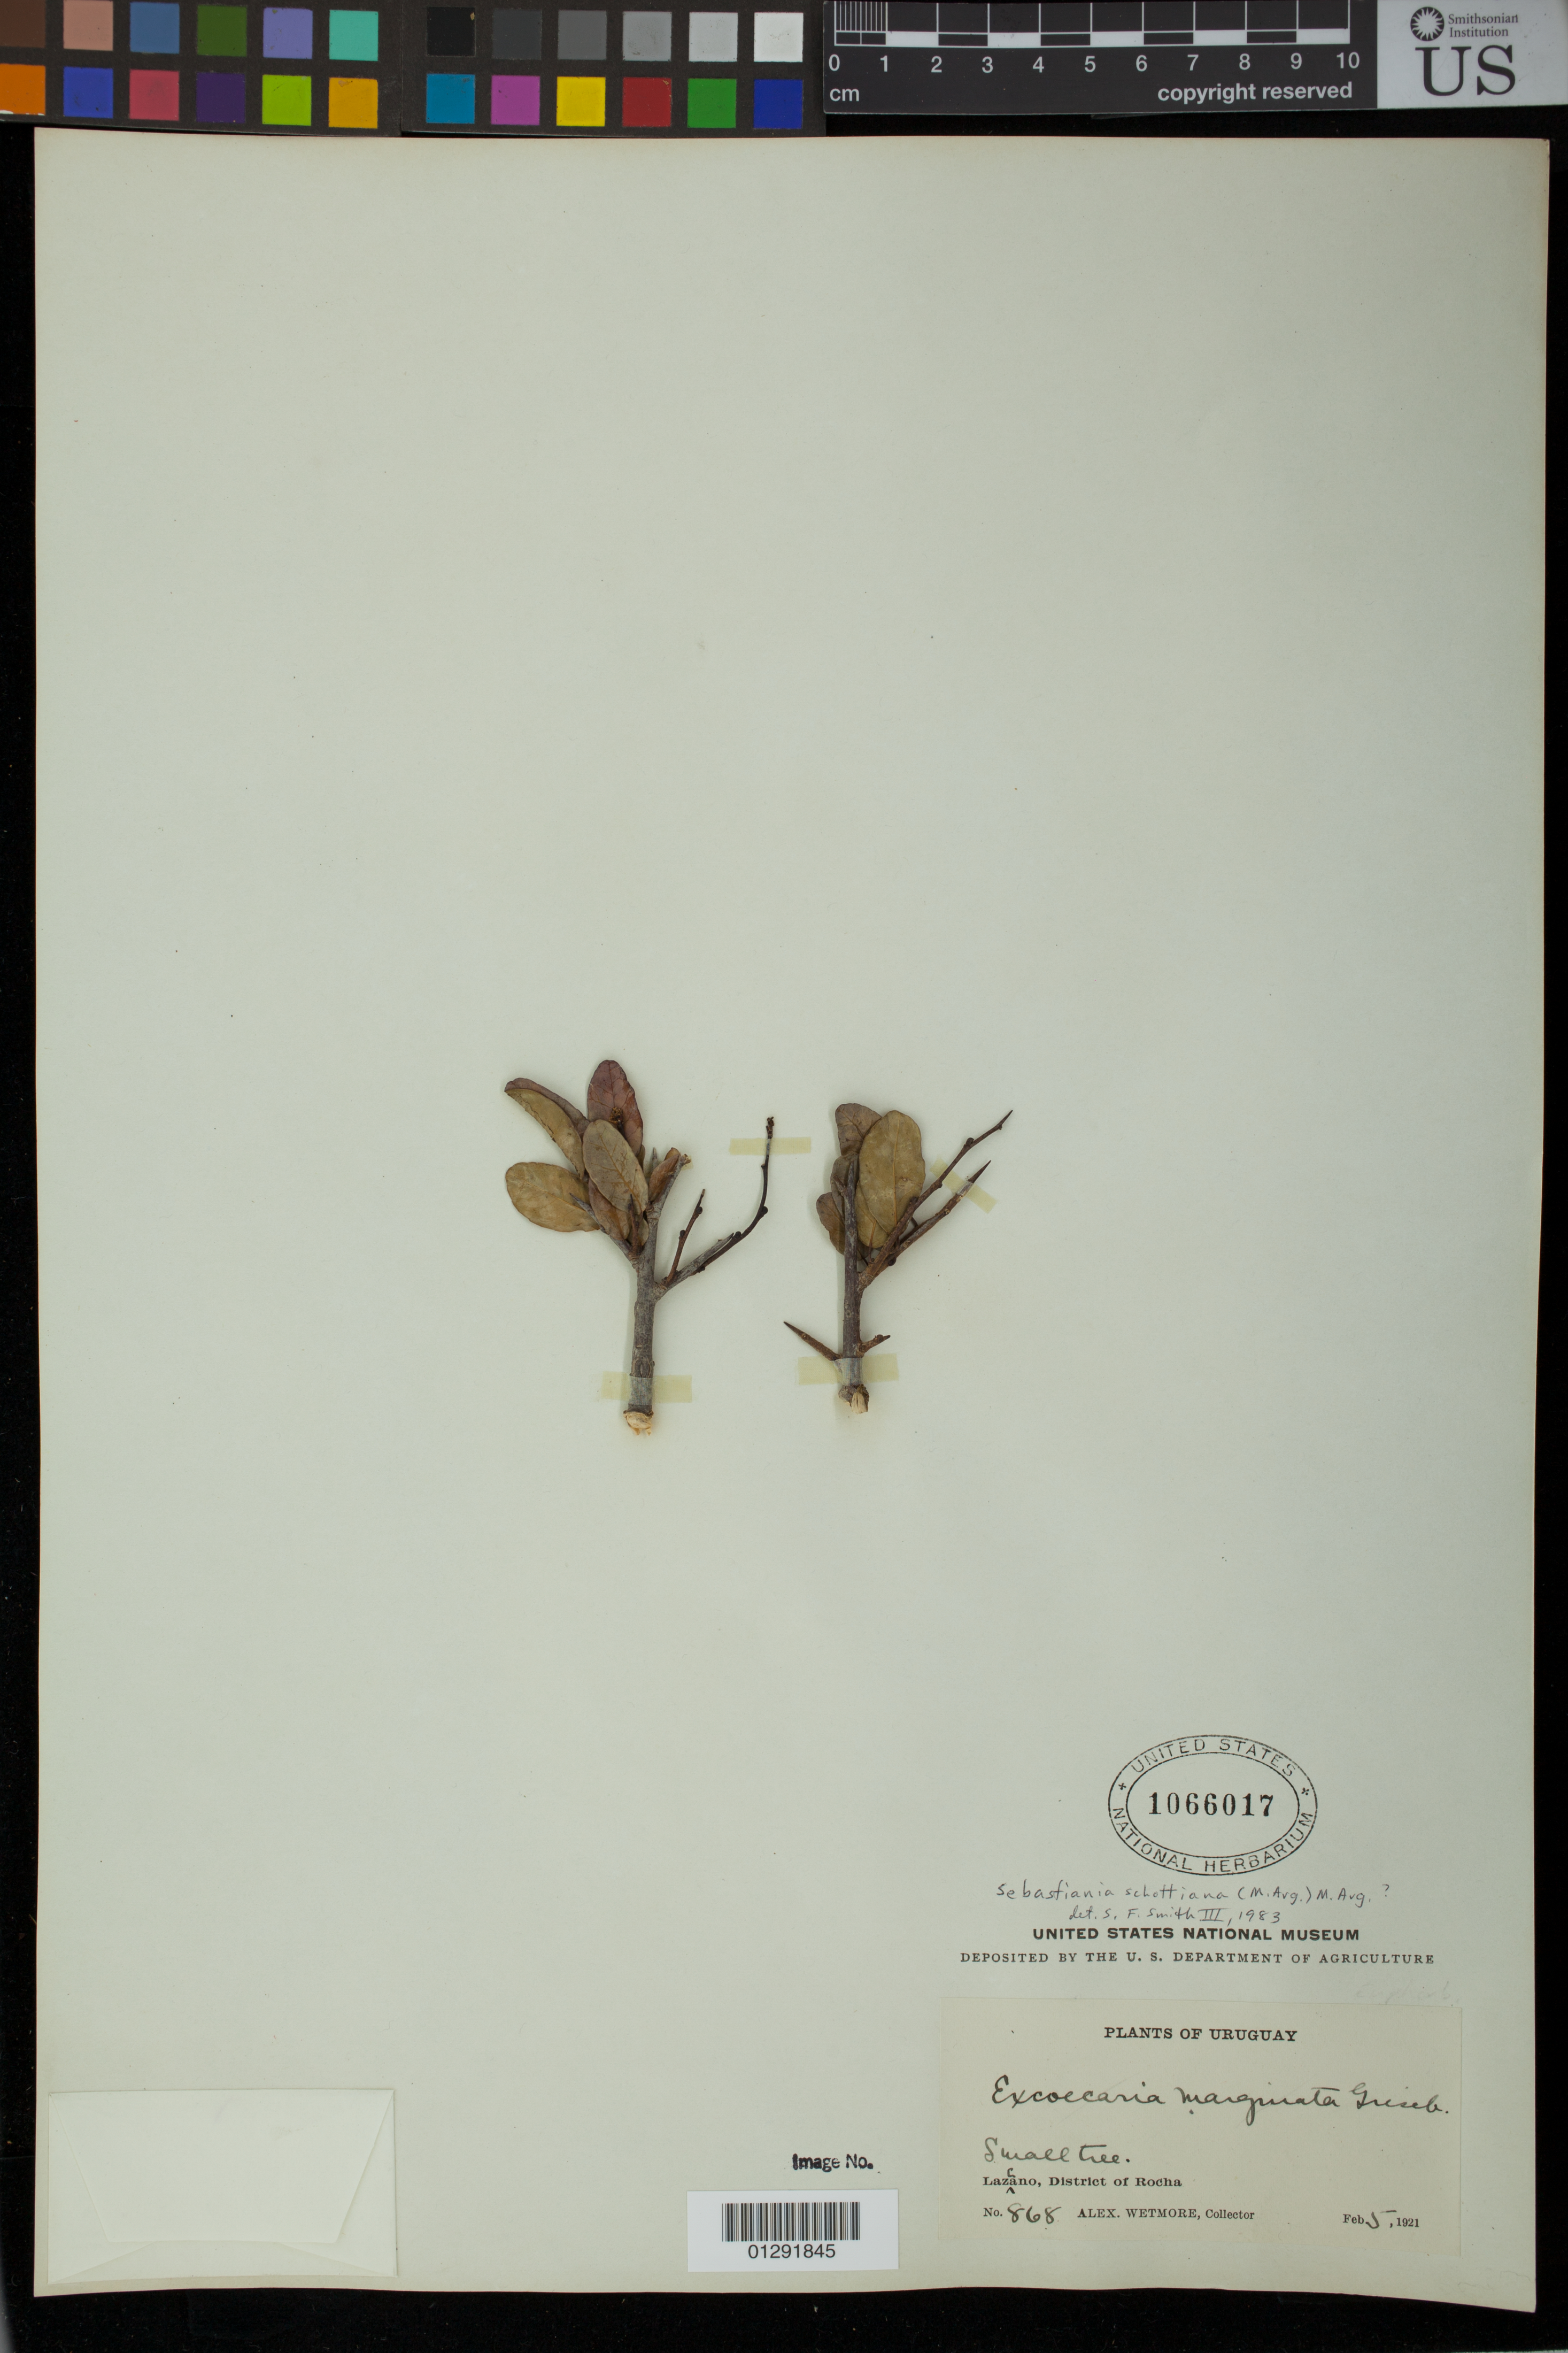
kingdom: Plantae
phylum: Tracheophyta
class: Magnoliopsida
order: Malpighiales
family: Euphorbiaceae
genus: Sebastiania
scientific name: Sebastiania schottiana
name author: (Müll. Arg.) Müll. Arg.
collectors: A. Wetmore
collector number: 868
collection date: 1921-02-05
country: Uruguay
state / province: Rocha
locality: Lazcano, District of Rocha.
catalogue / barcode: US 1066017